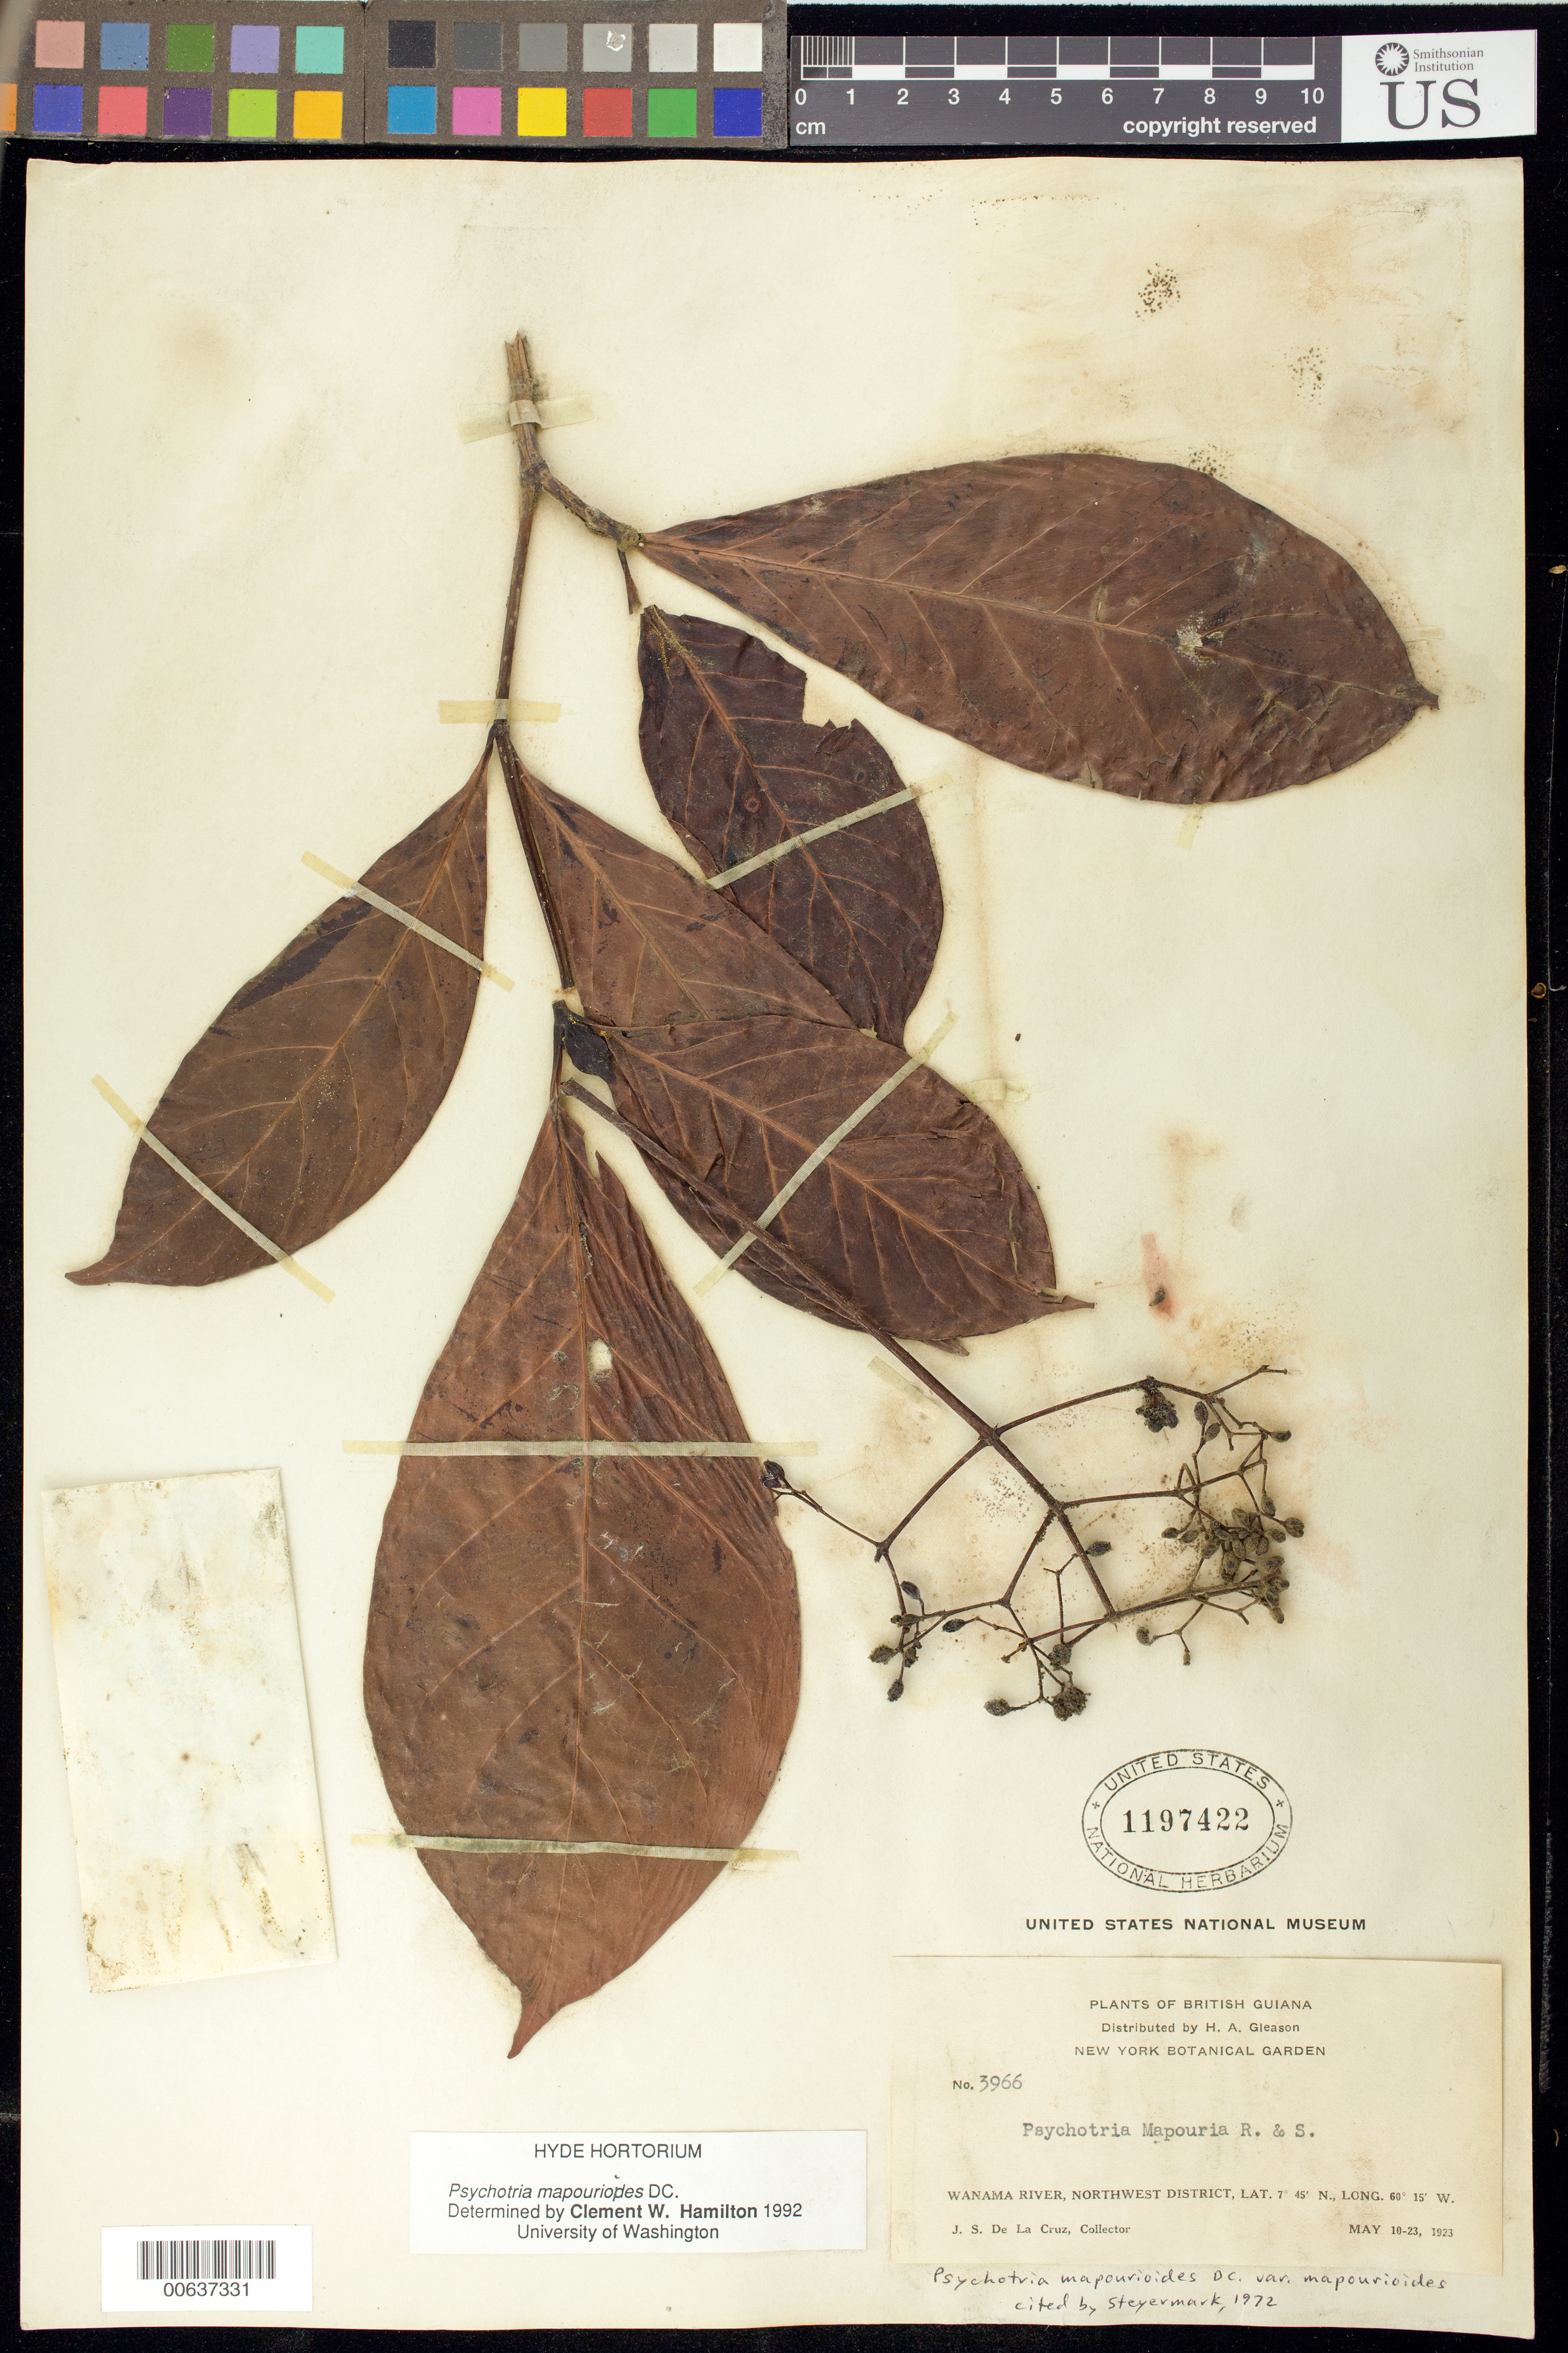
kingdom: Plantae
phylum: Tracheophyta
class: Magnoliopsida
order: Gentianales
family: Rubiaceae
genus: Psychotria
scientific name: Psychotria mapourioides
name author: DC.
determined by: Hamilton, C. W.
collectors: J. S. de la Cruz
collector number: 3966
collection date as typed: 10-May-23 to 23-May-23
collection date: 1923-05-10/1923-05-23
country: Guyana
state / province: Barima-Waini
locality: Wanama R., NW District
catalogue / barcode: US 1197422